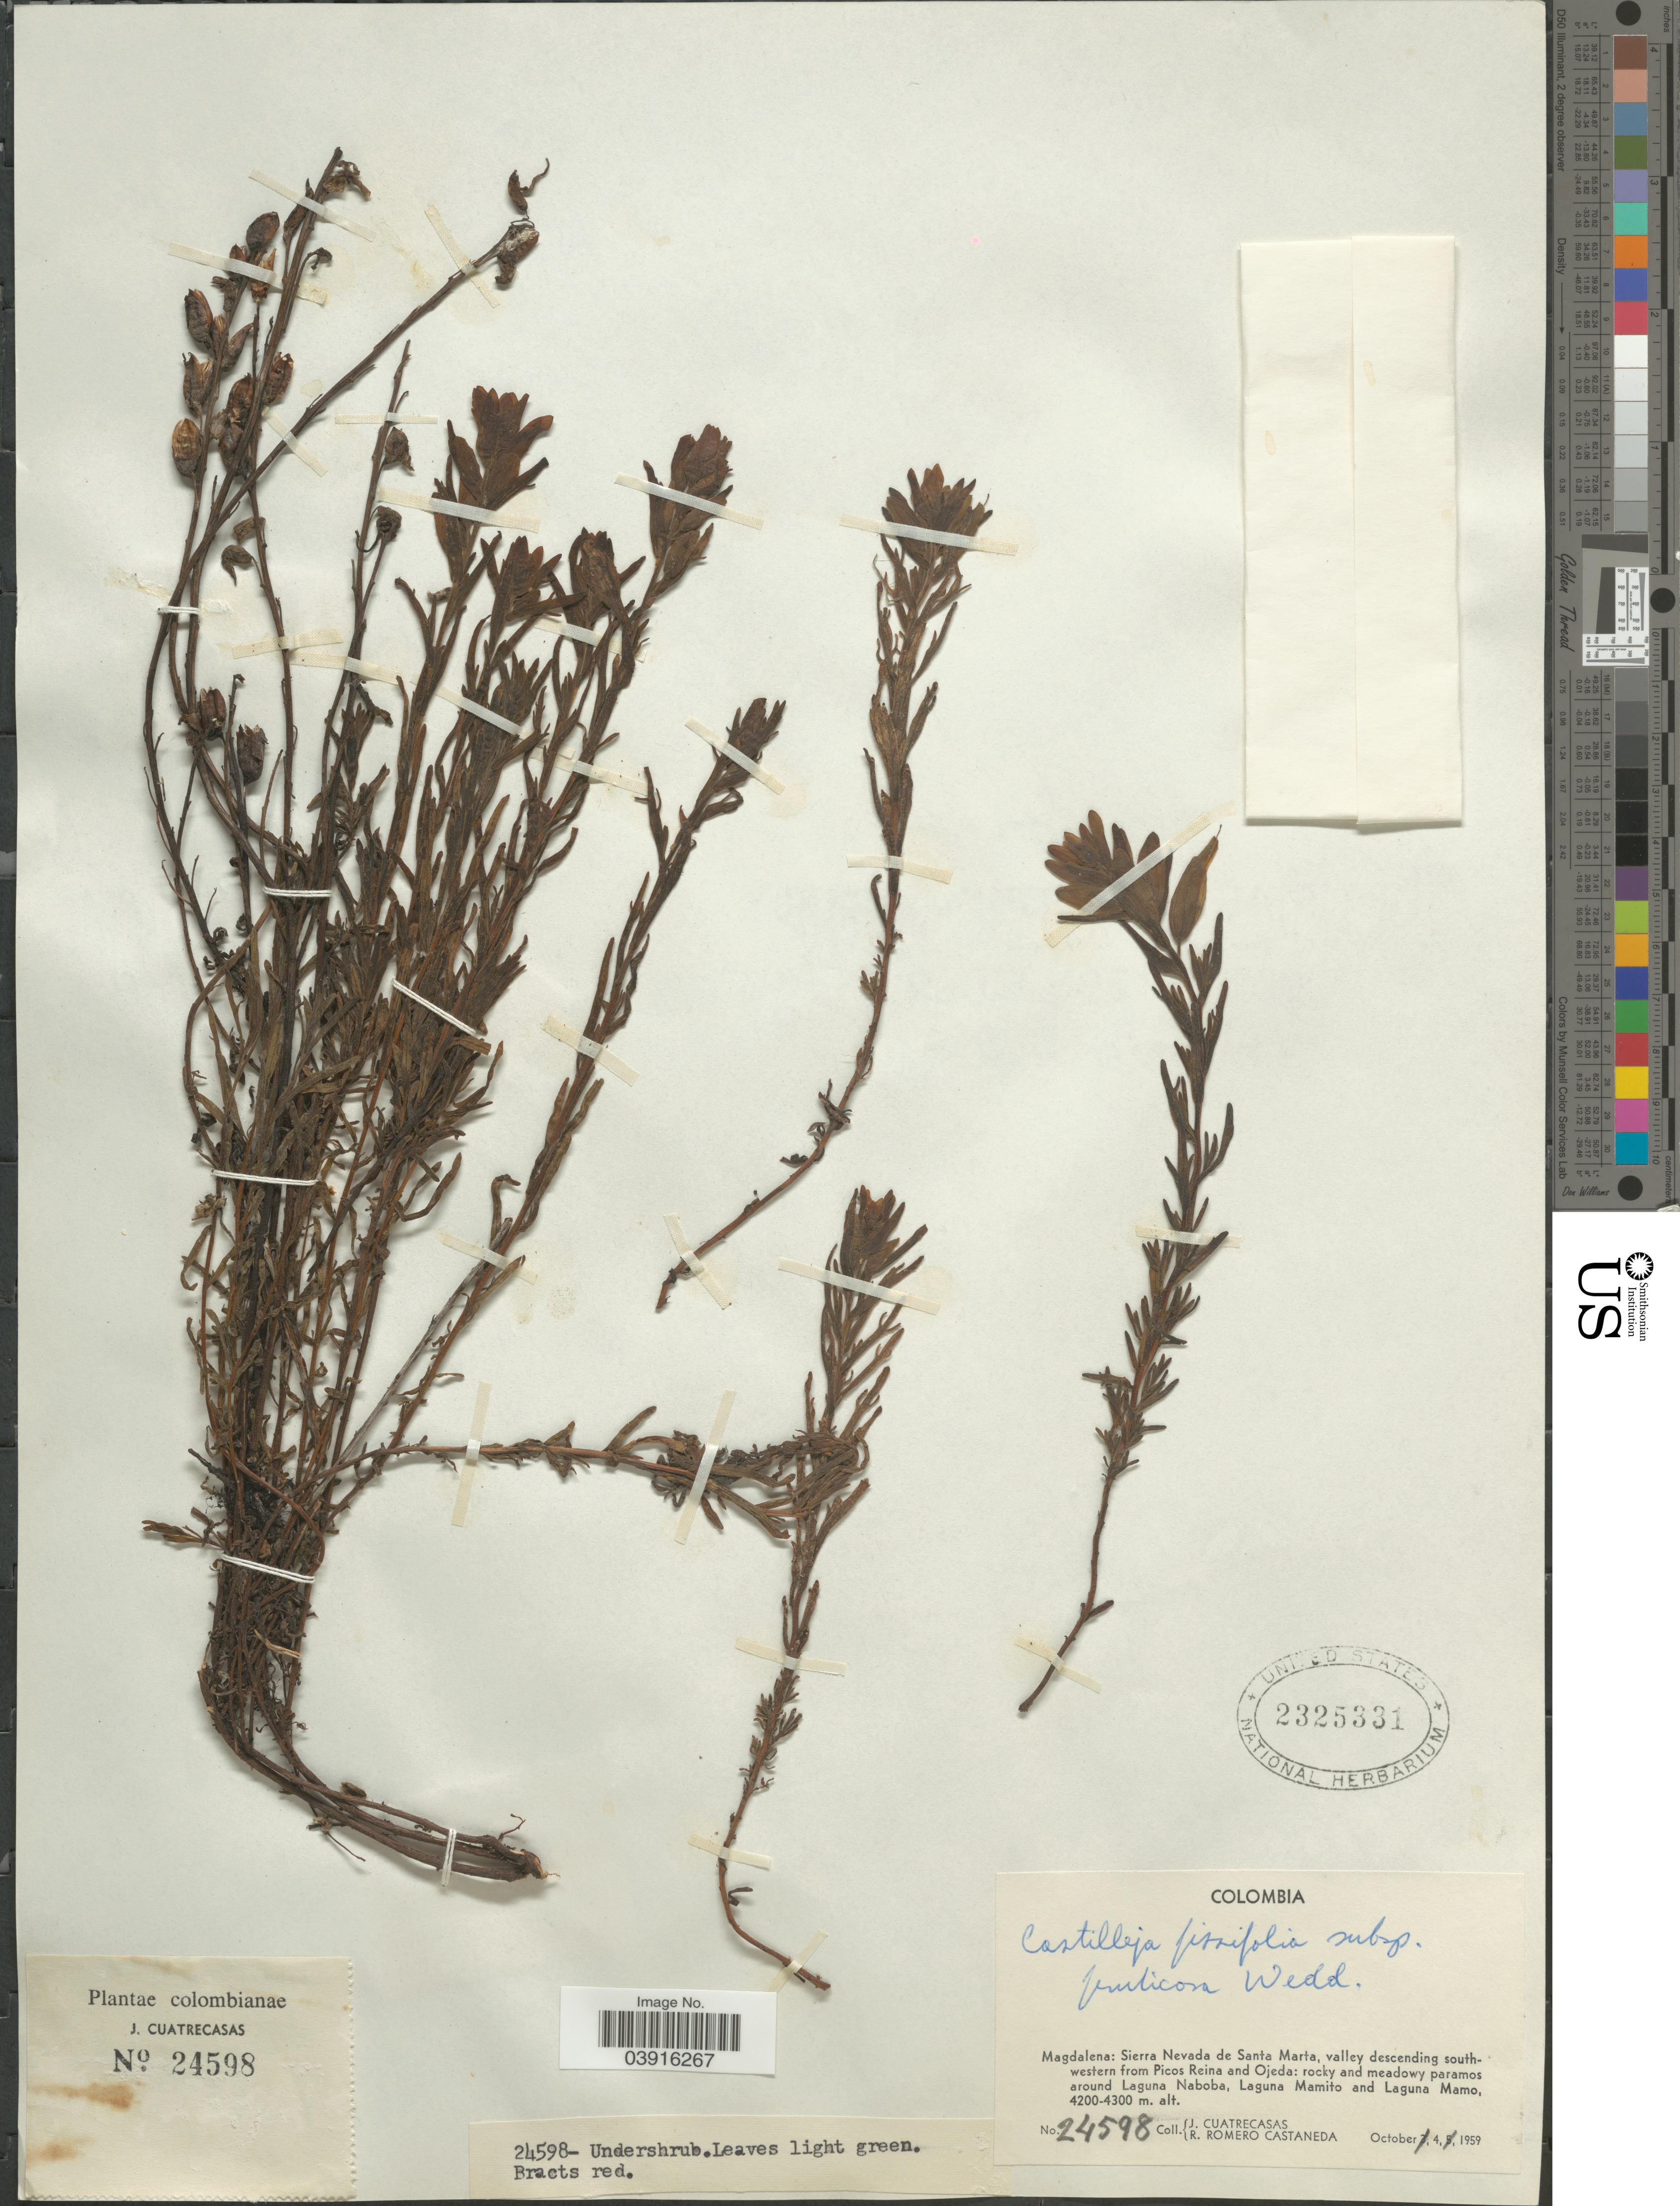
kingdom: Plantae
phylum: Tracheophyta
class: Magnoliopsida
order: Lamiales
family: Orobanchaceae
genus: Castilleja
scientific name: Castilleja fissifolia subsp. fruticosa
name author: (Wedd.) Melch.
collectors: J. Cuatrecasas & R. Romero Castañeda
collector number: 24598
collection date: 1959-10-04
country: Colombia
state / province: Magdalena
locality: Sierra Nevada de Santa Marta, valley descending south-western from Picos Reina and Ojeda: Paramos around Laguna Naboba, Laguna Mamito and Laguna Mamo.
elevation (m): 4200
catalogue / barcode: US 2325331